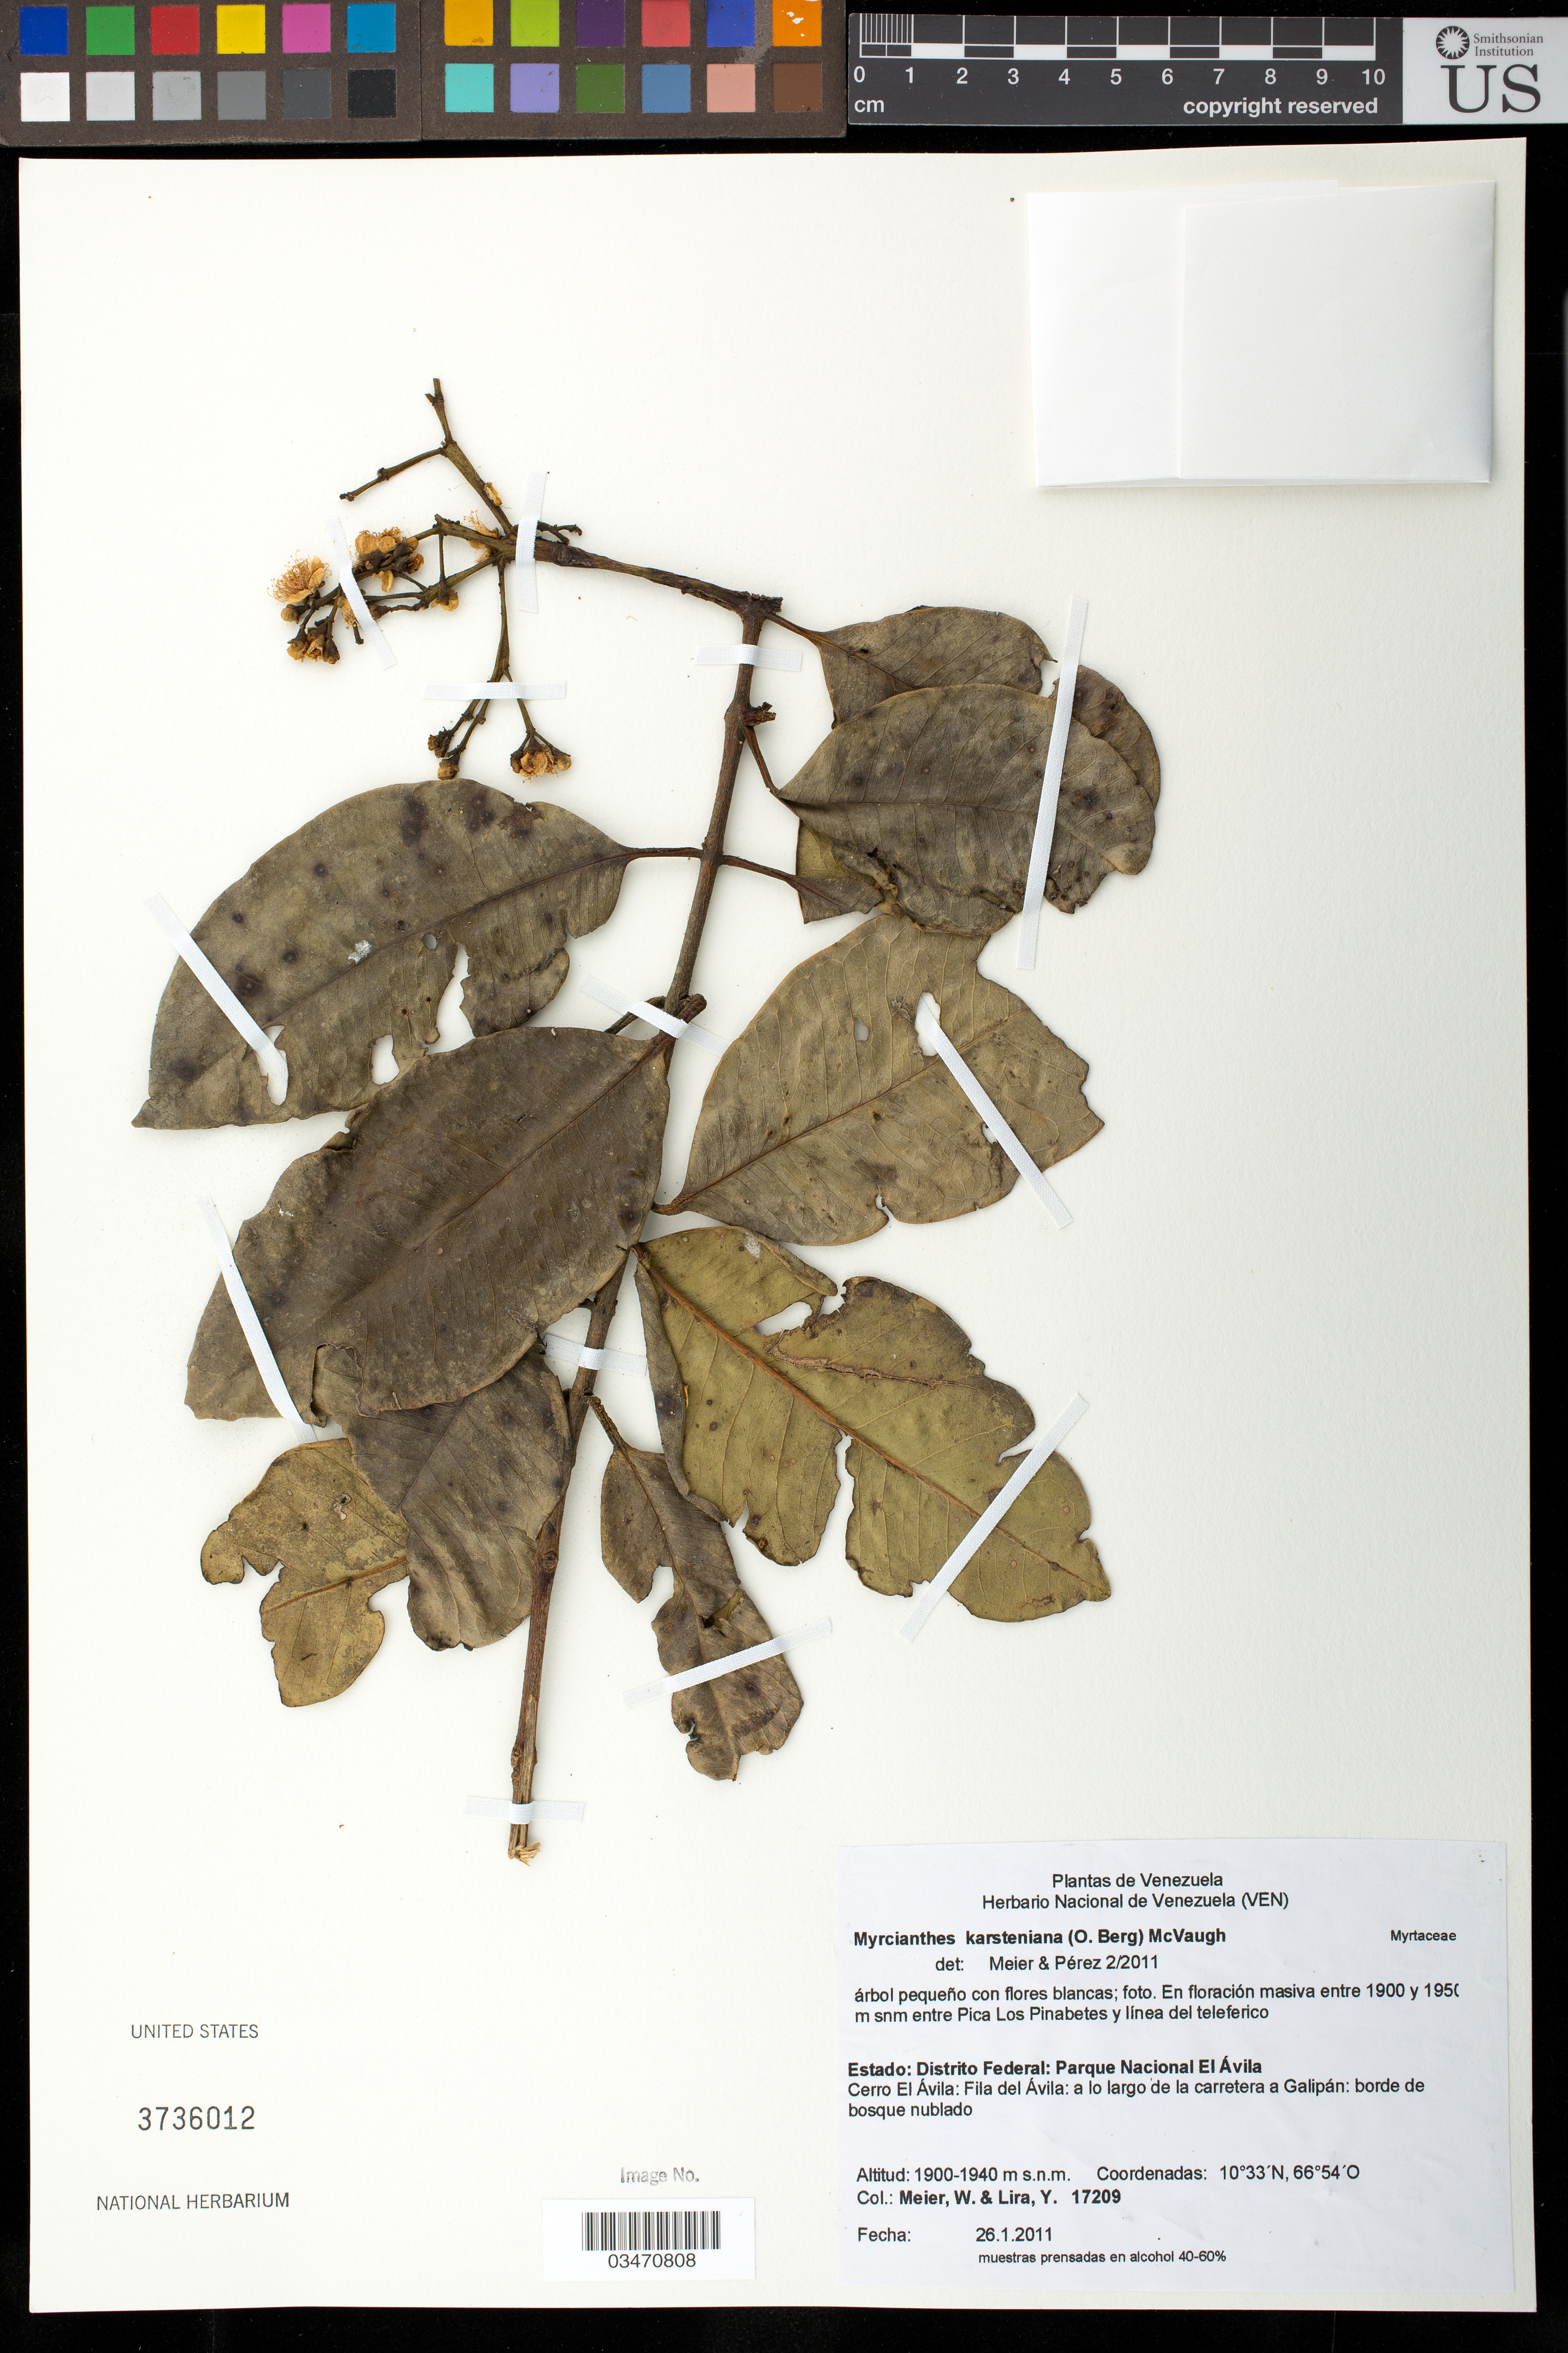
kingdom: Plantae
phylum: Tracheophyta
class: Magnoliopsida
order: Myrtales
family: Myrtaceae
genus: Myrcianthes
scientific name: Myrcianthes karsteniana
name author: (O. Berg) McVaugh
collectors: W. Meier & Y. Lira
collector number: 17209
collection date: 2011-01-26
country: Venezuela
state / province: Miranda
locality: Parque Nacional El Avila, Cerro El Avila: Fila del Avila, a lo largo de la carretera a Galipan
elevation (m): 1900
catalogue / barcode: US 3736012